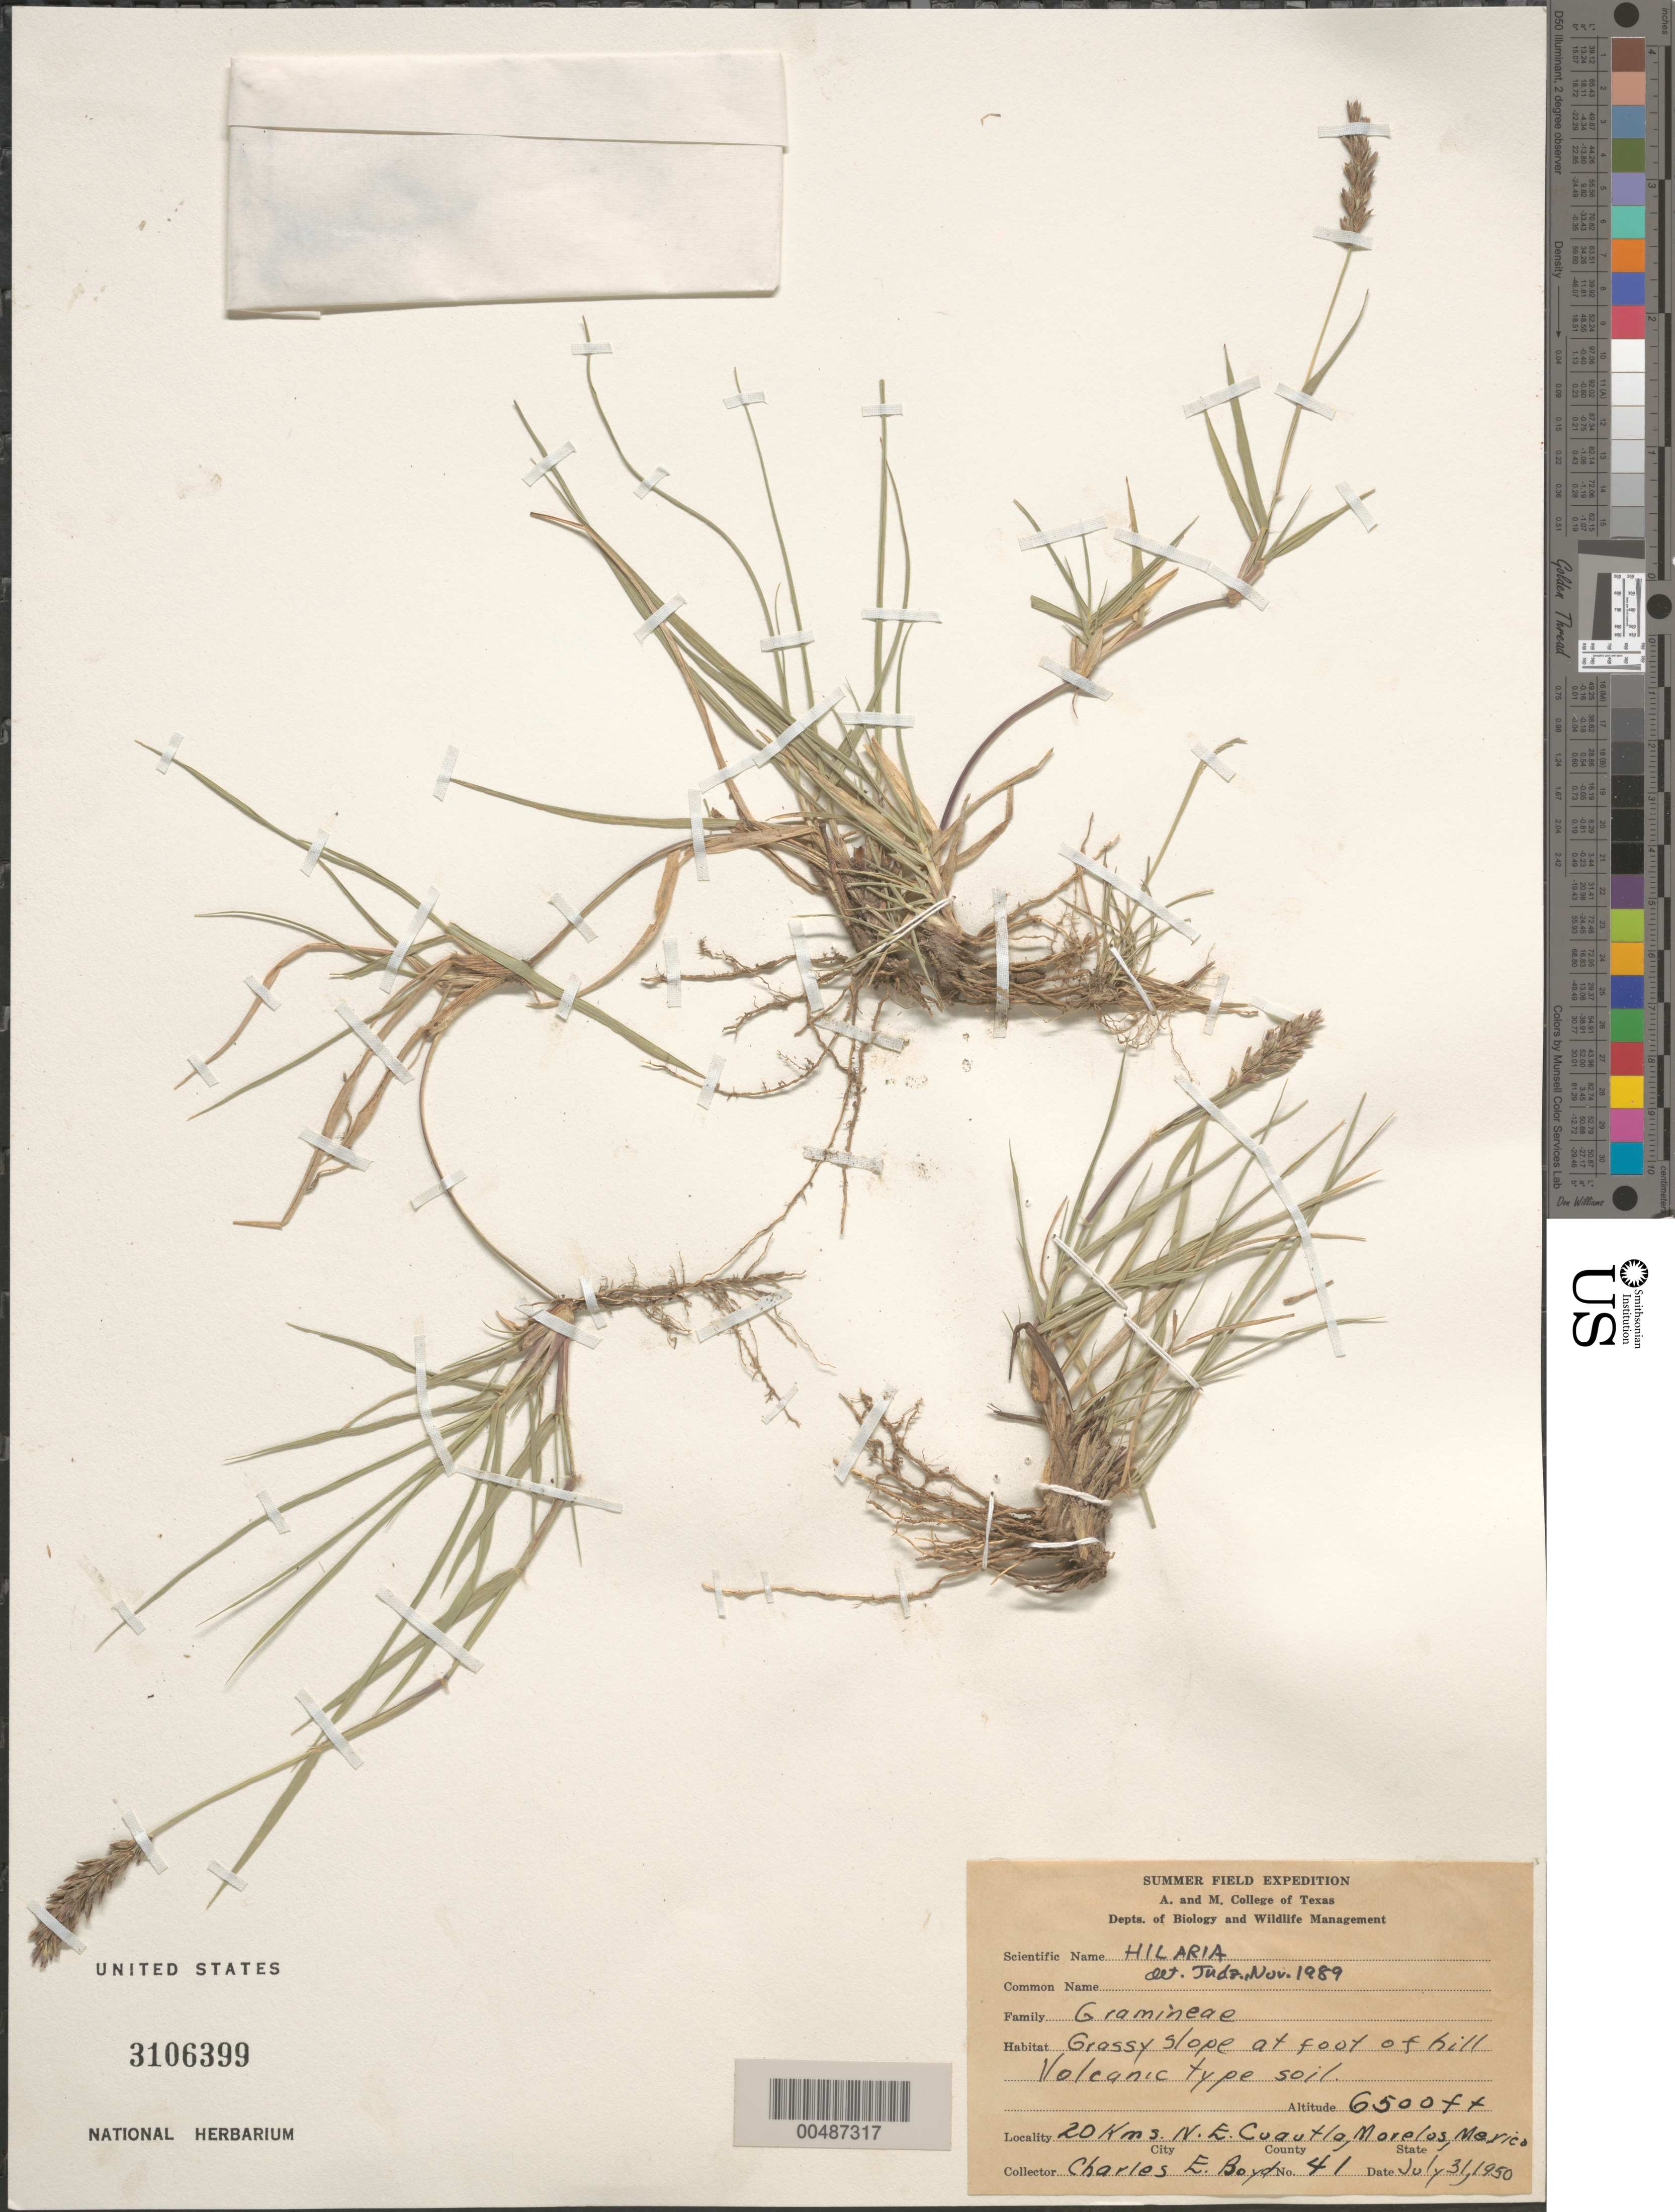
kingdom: Plantae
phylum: Tracheophyta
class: Liliopsida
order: Poales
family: Poaceae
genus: Hilaria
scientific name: Hilaria sp.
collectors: C. Boyd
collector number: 41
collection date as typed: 31 Jul 1950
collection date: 1950-07-31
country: Mexico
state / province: Morelos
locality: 20 km NE Cuautla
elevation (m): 1981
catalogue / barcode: US 3106399